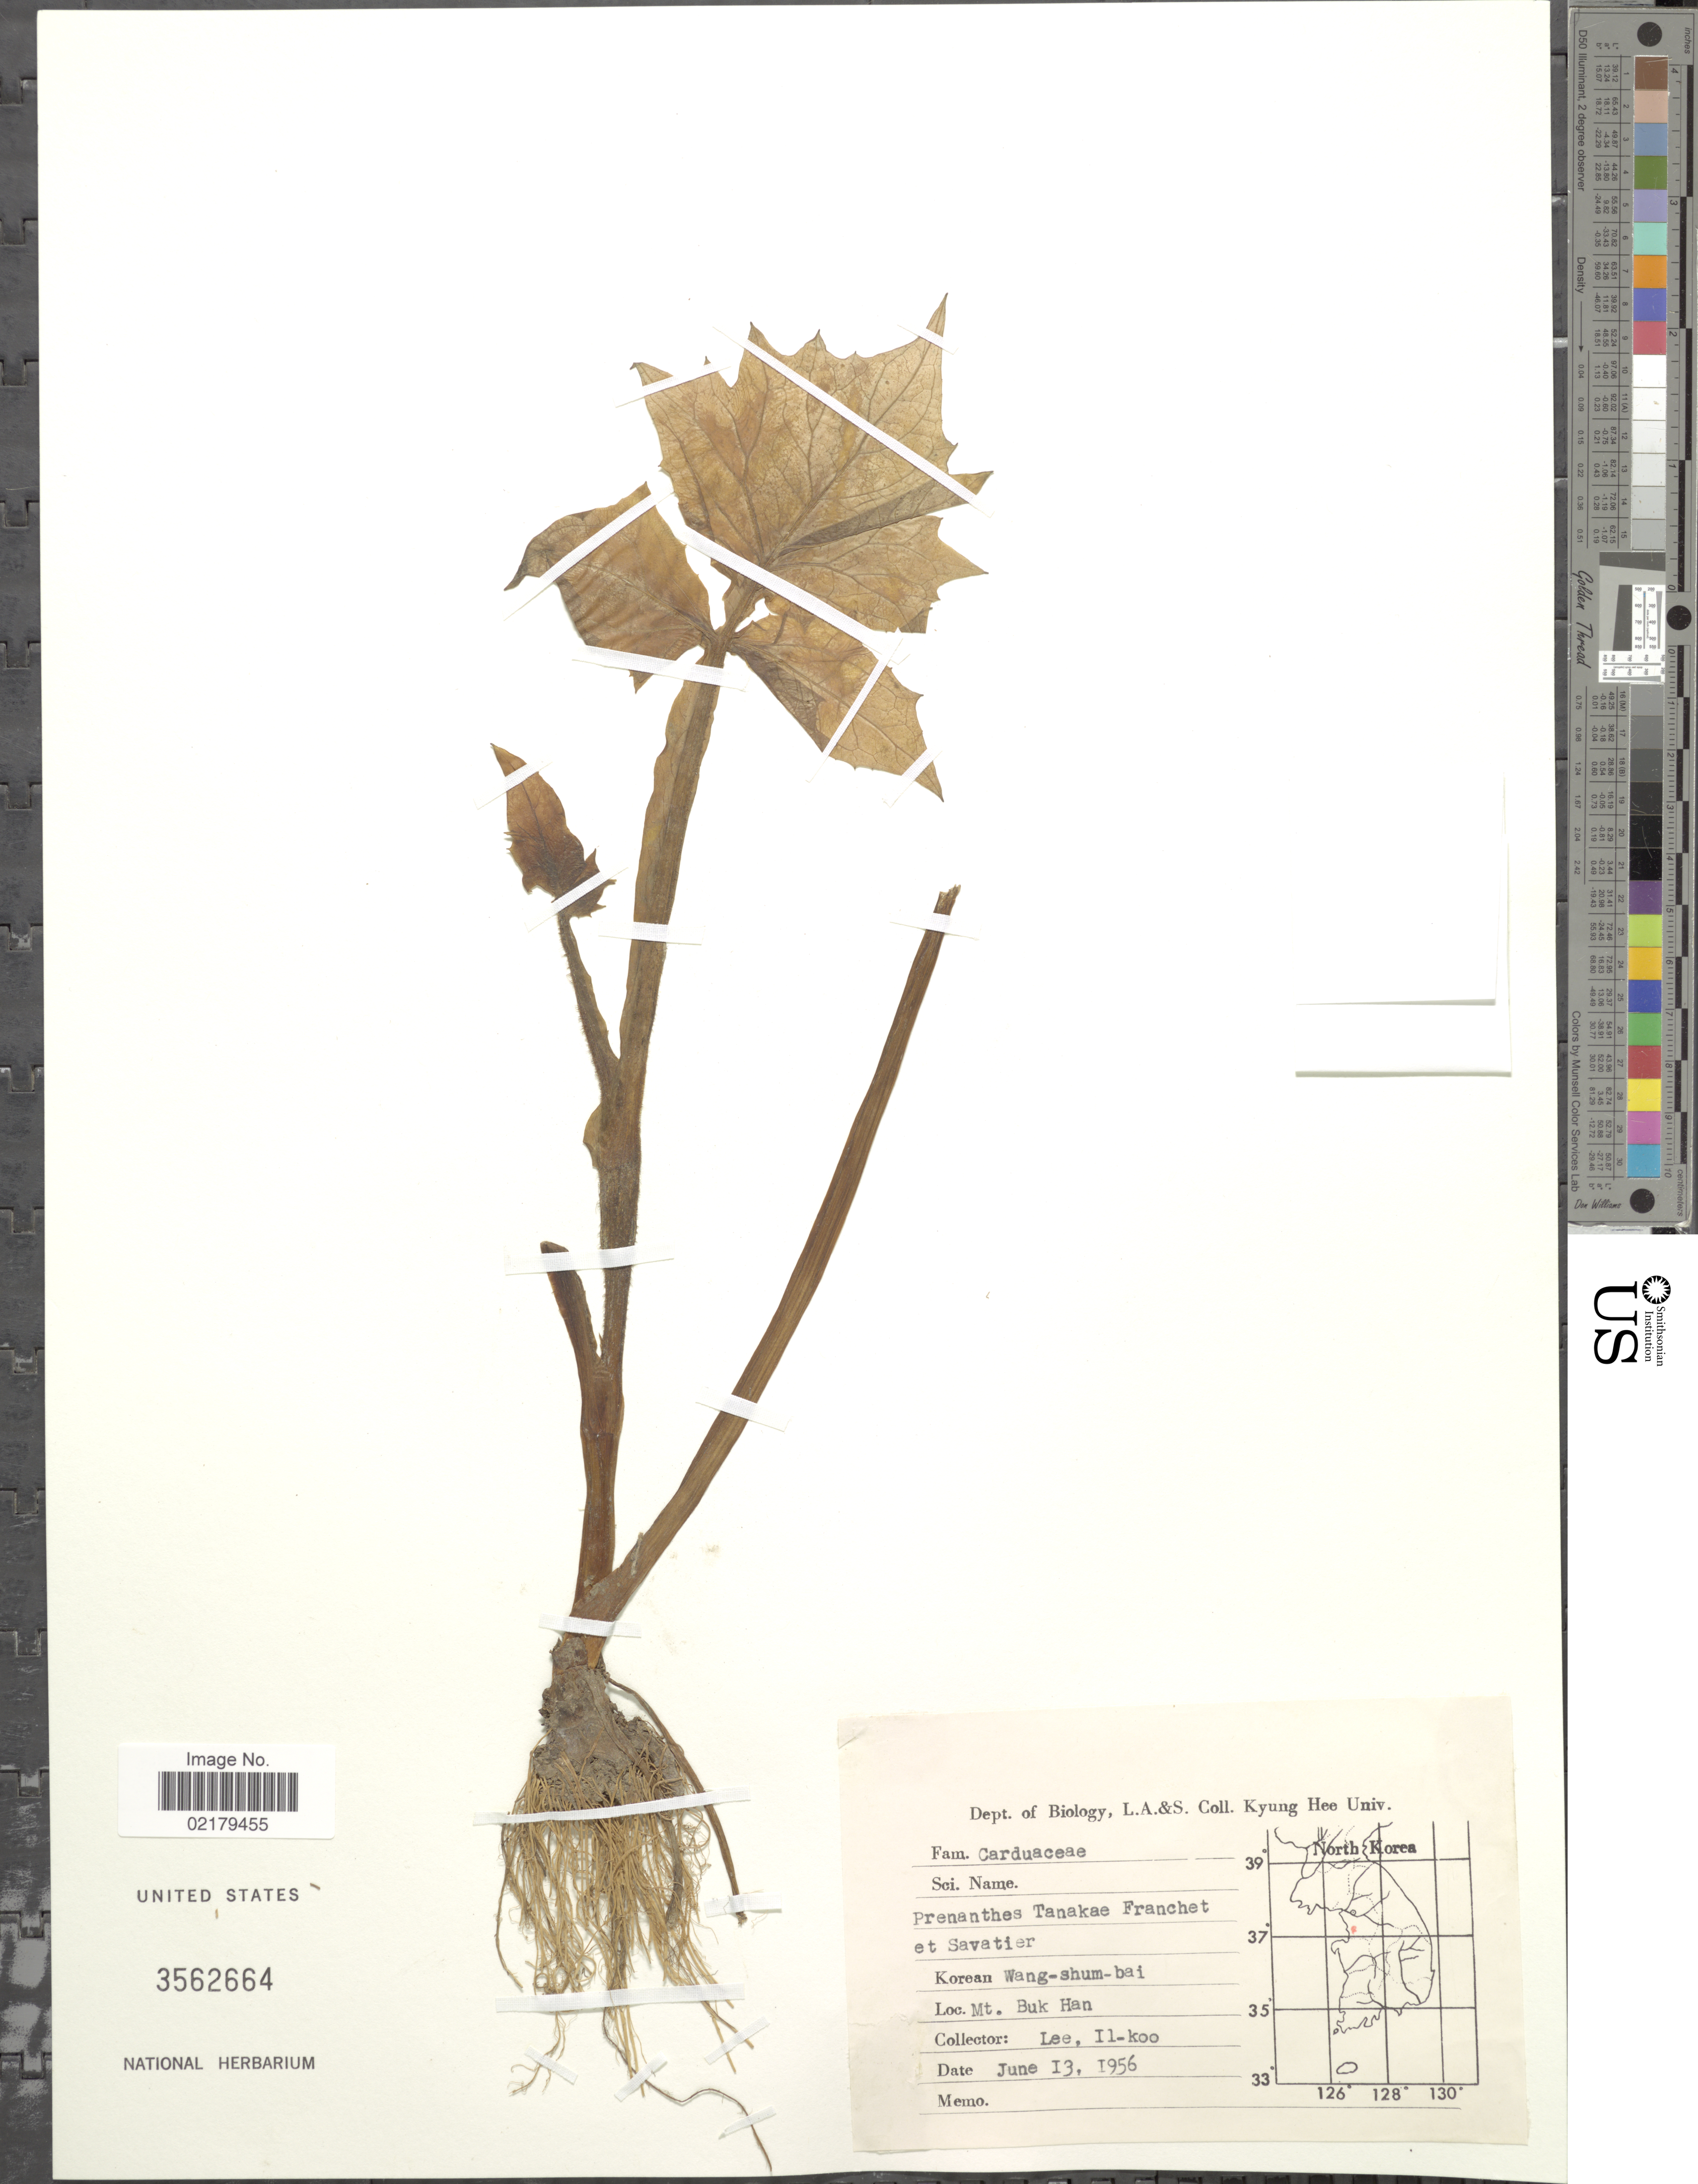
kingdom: Plantae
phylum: Tracheophyta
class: Magnoliopsida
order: Asterales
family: Asteraceae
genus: Prenanthes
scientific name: Prenanthes tanakae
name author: (Koidz.) Koidz.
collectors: Il-Ko Lee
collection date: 1956-06-13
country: South Korea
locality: Mt. Buk Han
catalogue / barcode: US 3562664